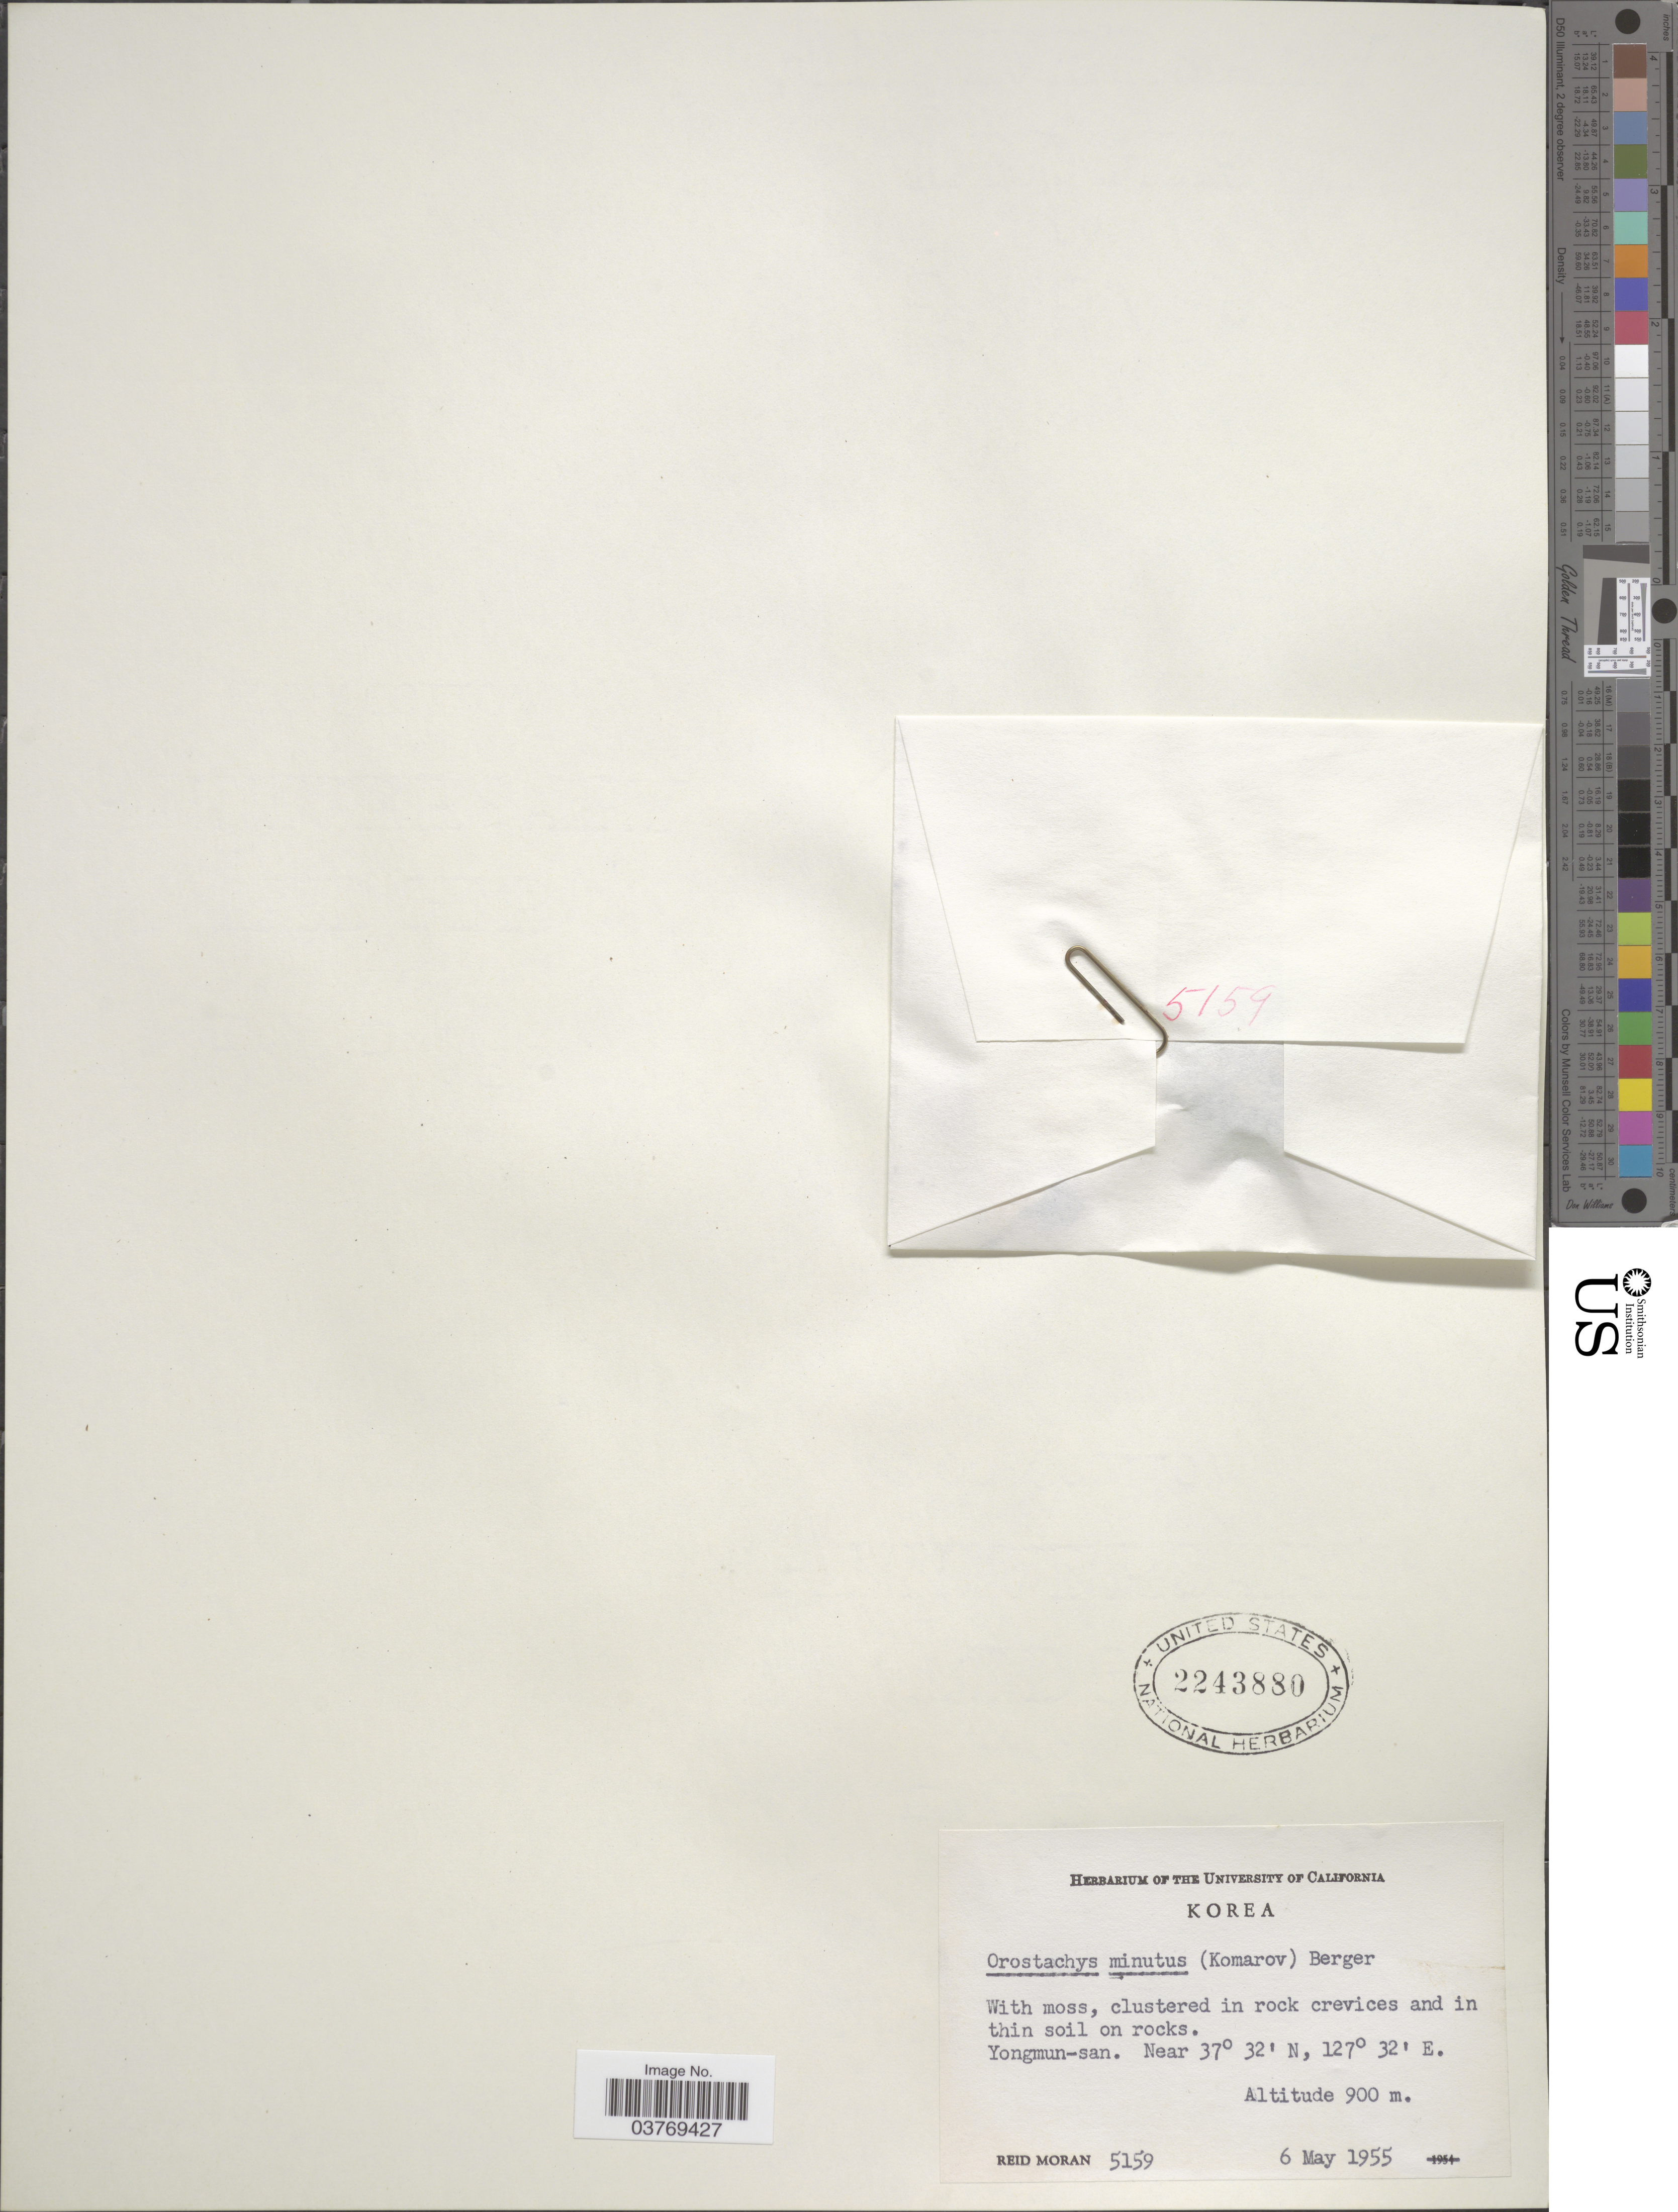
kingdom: Plantae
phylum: Tracheophyta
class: Magnoliopsida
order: Saxifragales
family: Crassulaceae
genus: Orostachys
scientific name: Orostachys minuta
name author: (Kom.) A. Berger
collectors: R. V. Moran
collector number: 5159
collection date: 1955-05-06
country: South Korea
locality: Yongmun-san.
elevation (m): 900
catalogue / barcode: US 2243880